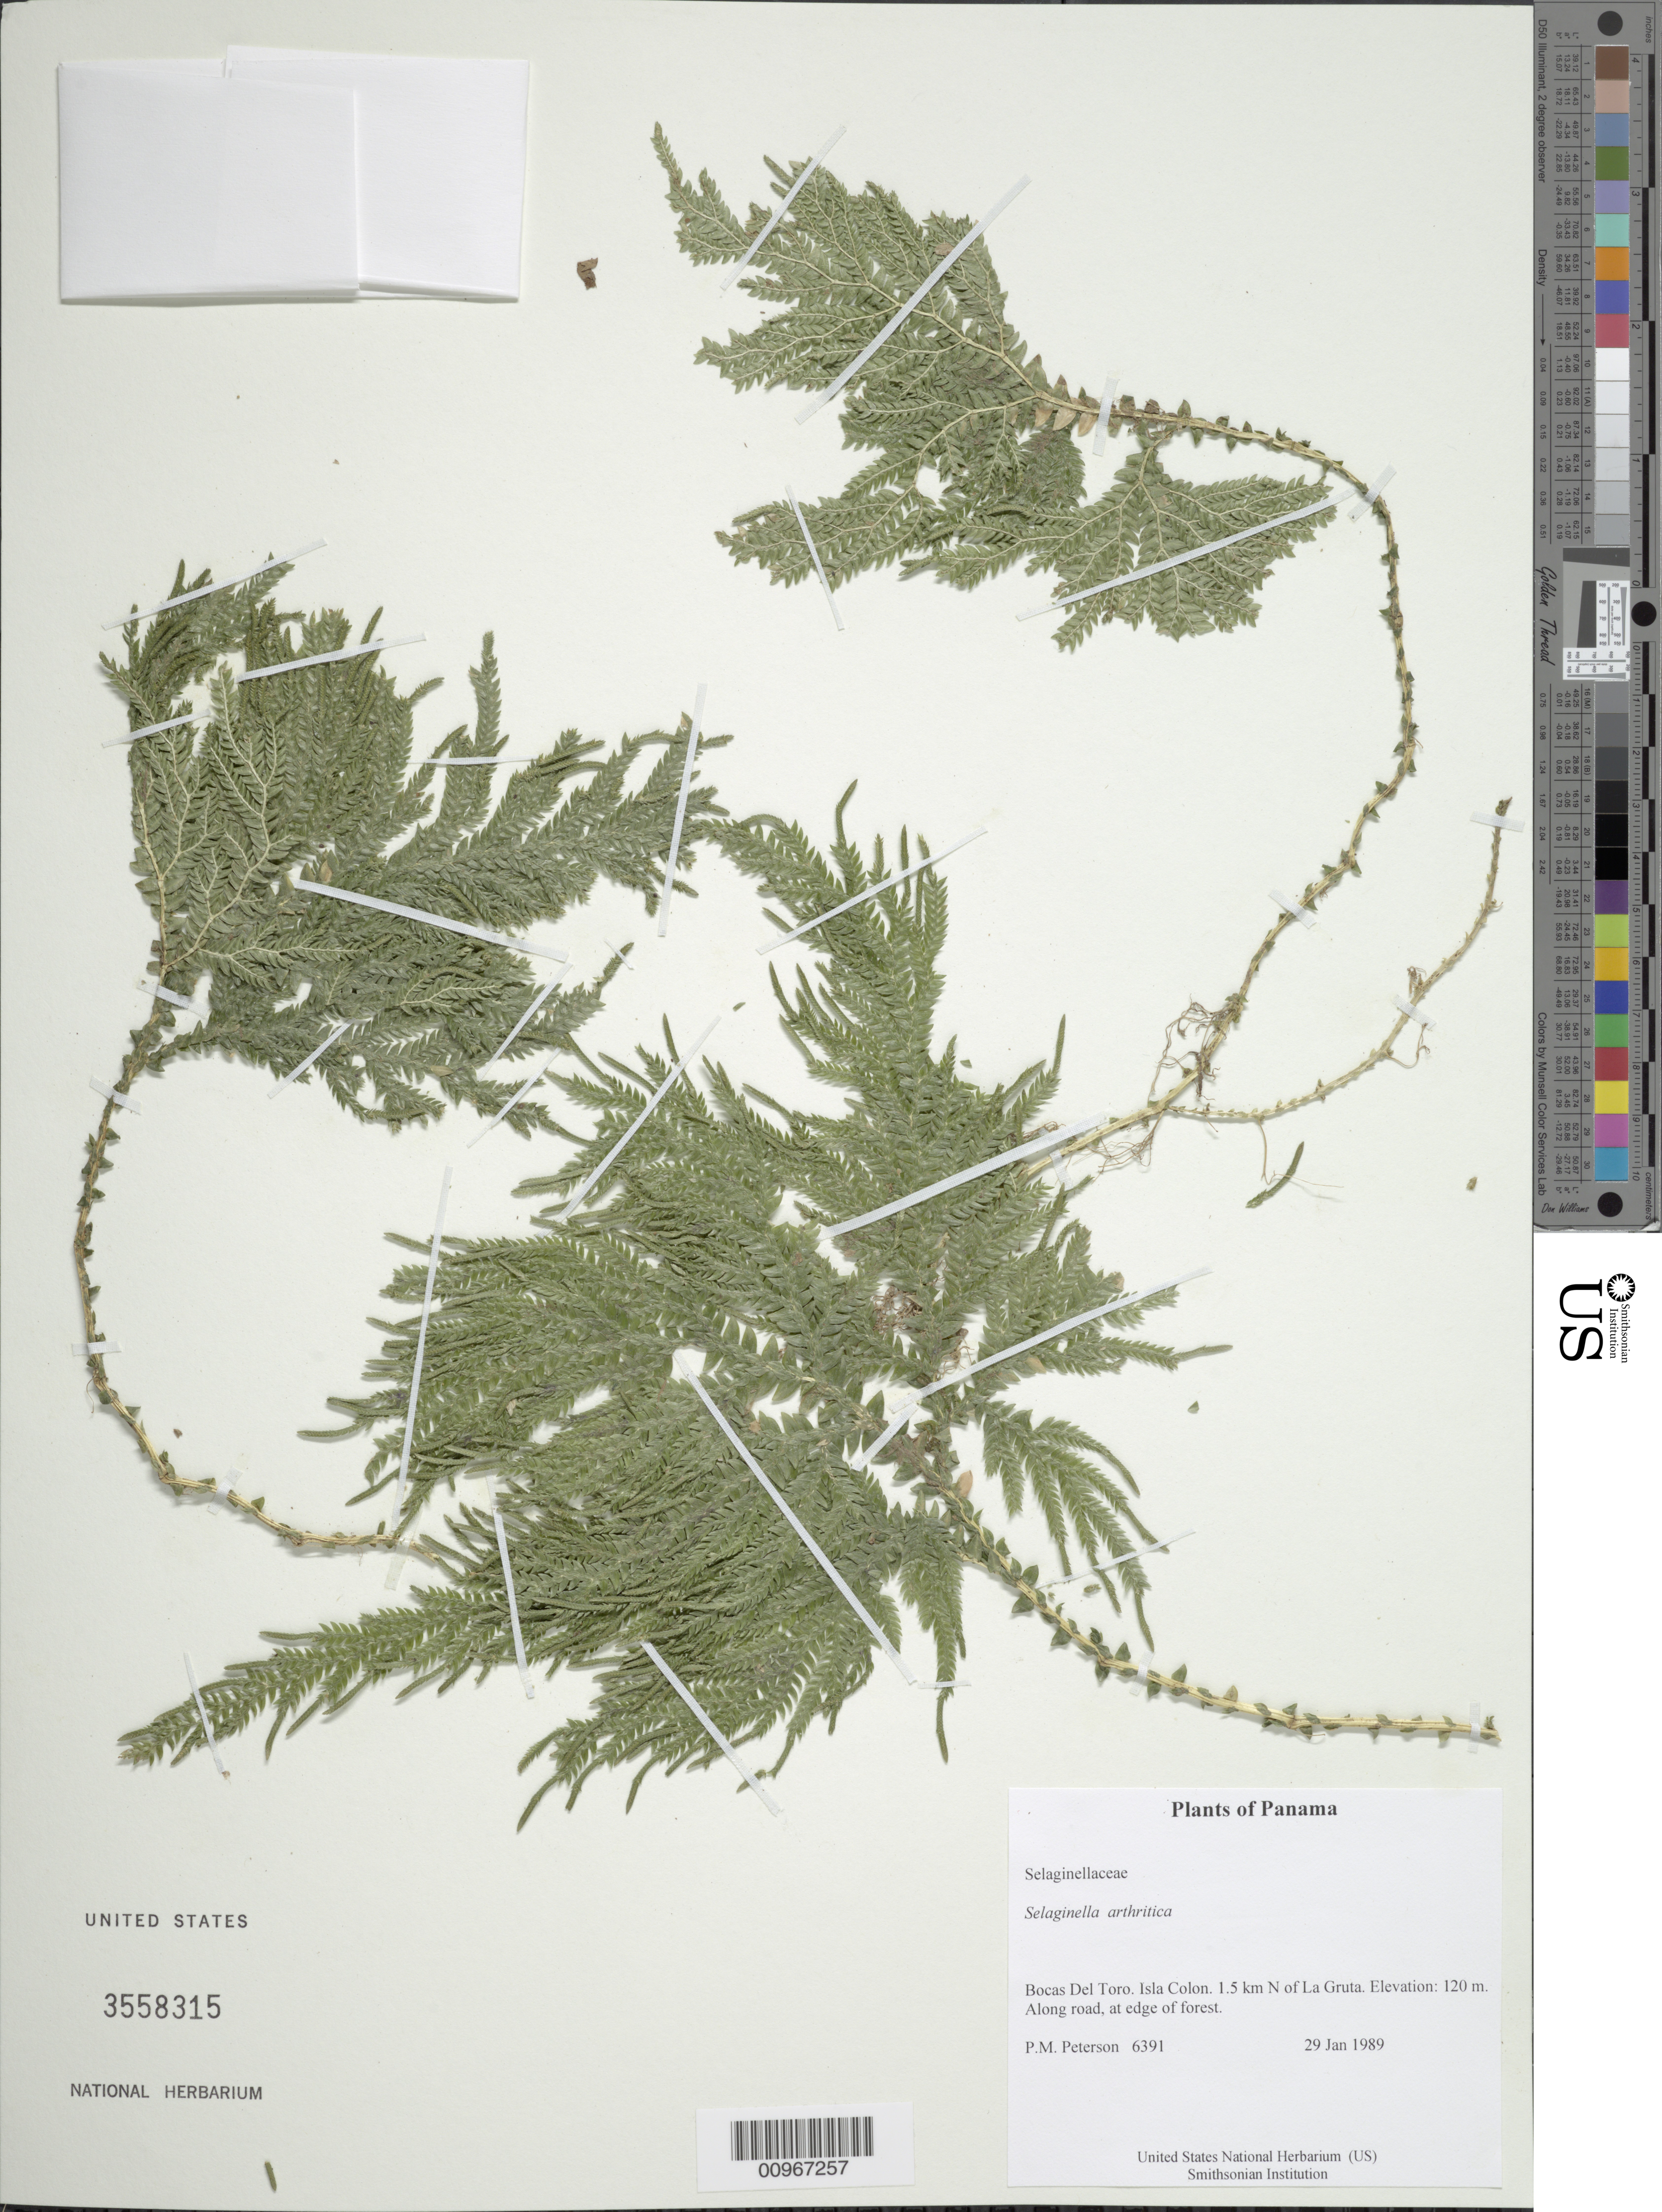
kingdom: Plantae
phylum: Tracheophyta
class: Lycopodiopsida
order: Selaginellales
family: Selaginellaceae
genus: Selaginella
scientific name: Selaginella arthritica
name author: Alston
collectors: P. M. Peterson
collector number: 06391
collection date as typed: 29 Jan 1989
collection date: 1989-01-29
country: Panama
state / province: Bocas del Toro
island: Colón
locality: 1.5 km N of La Gruta.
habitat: Along road, at edge of forest.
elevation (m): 120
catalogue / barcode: US 3558315